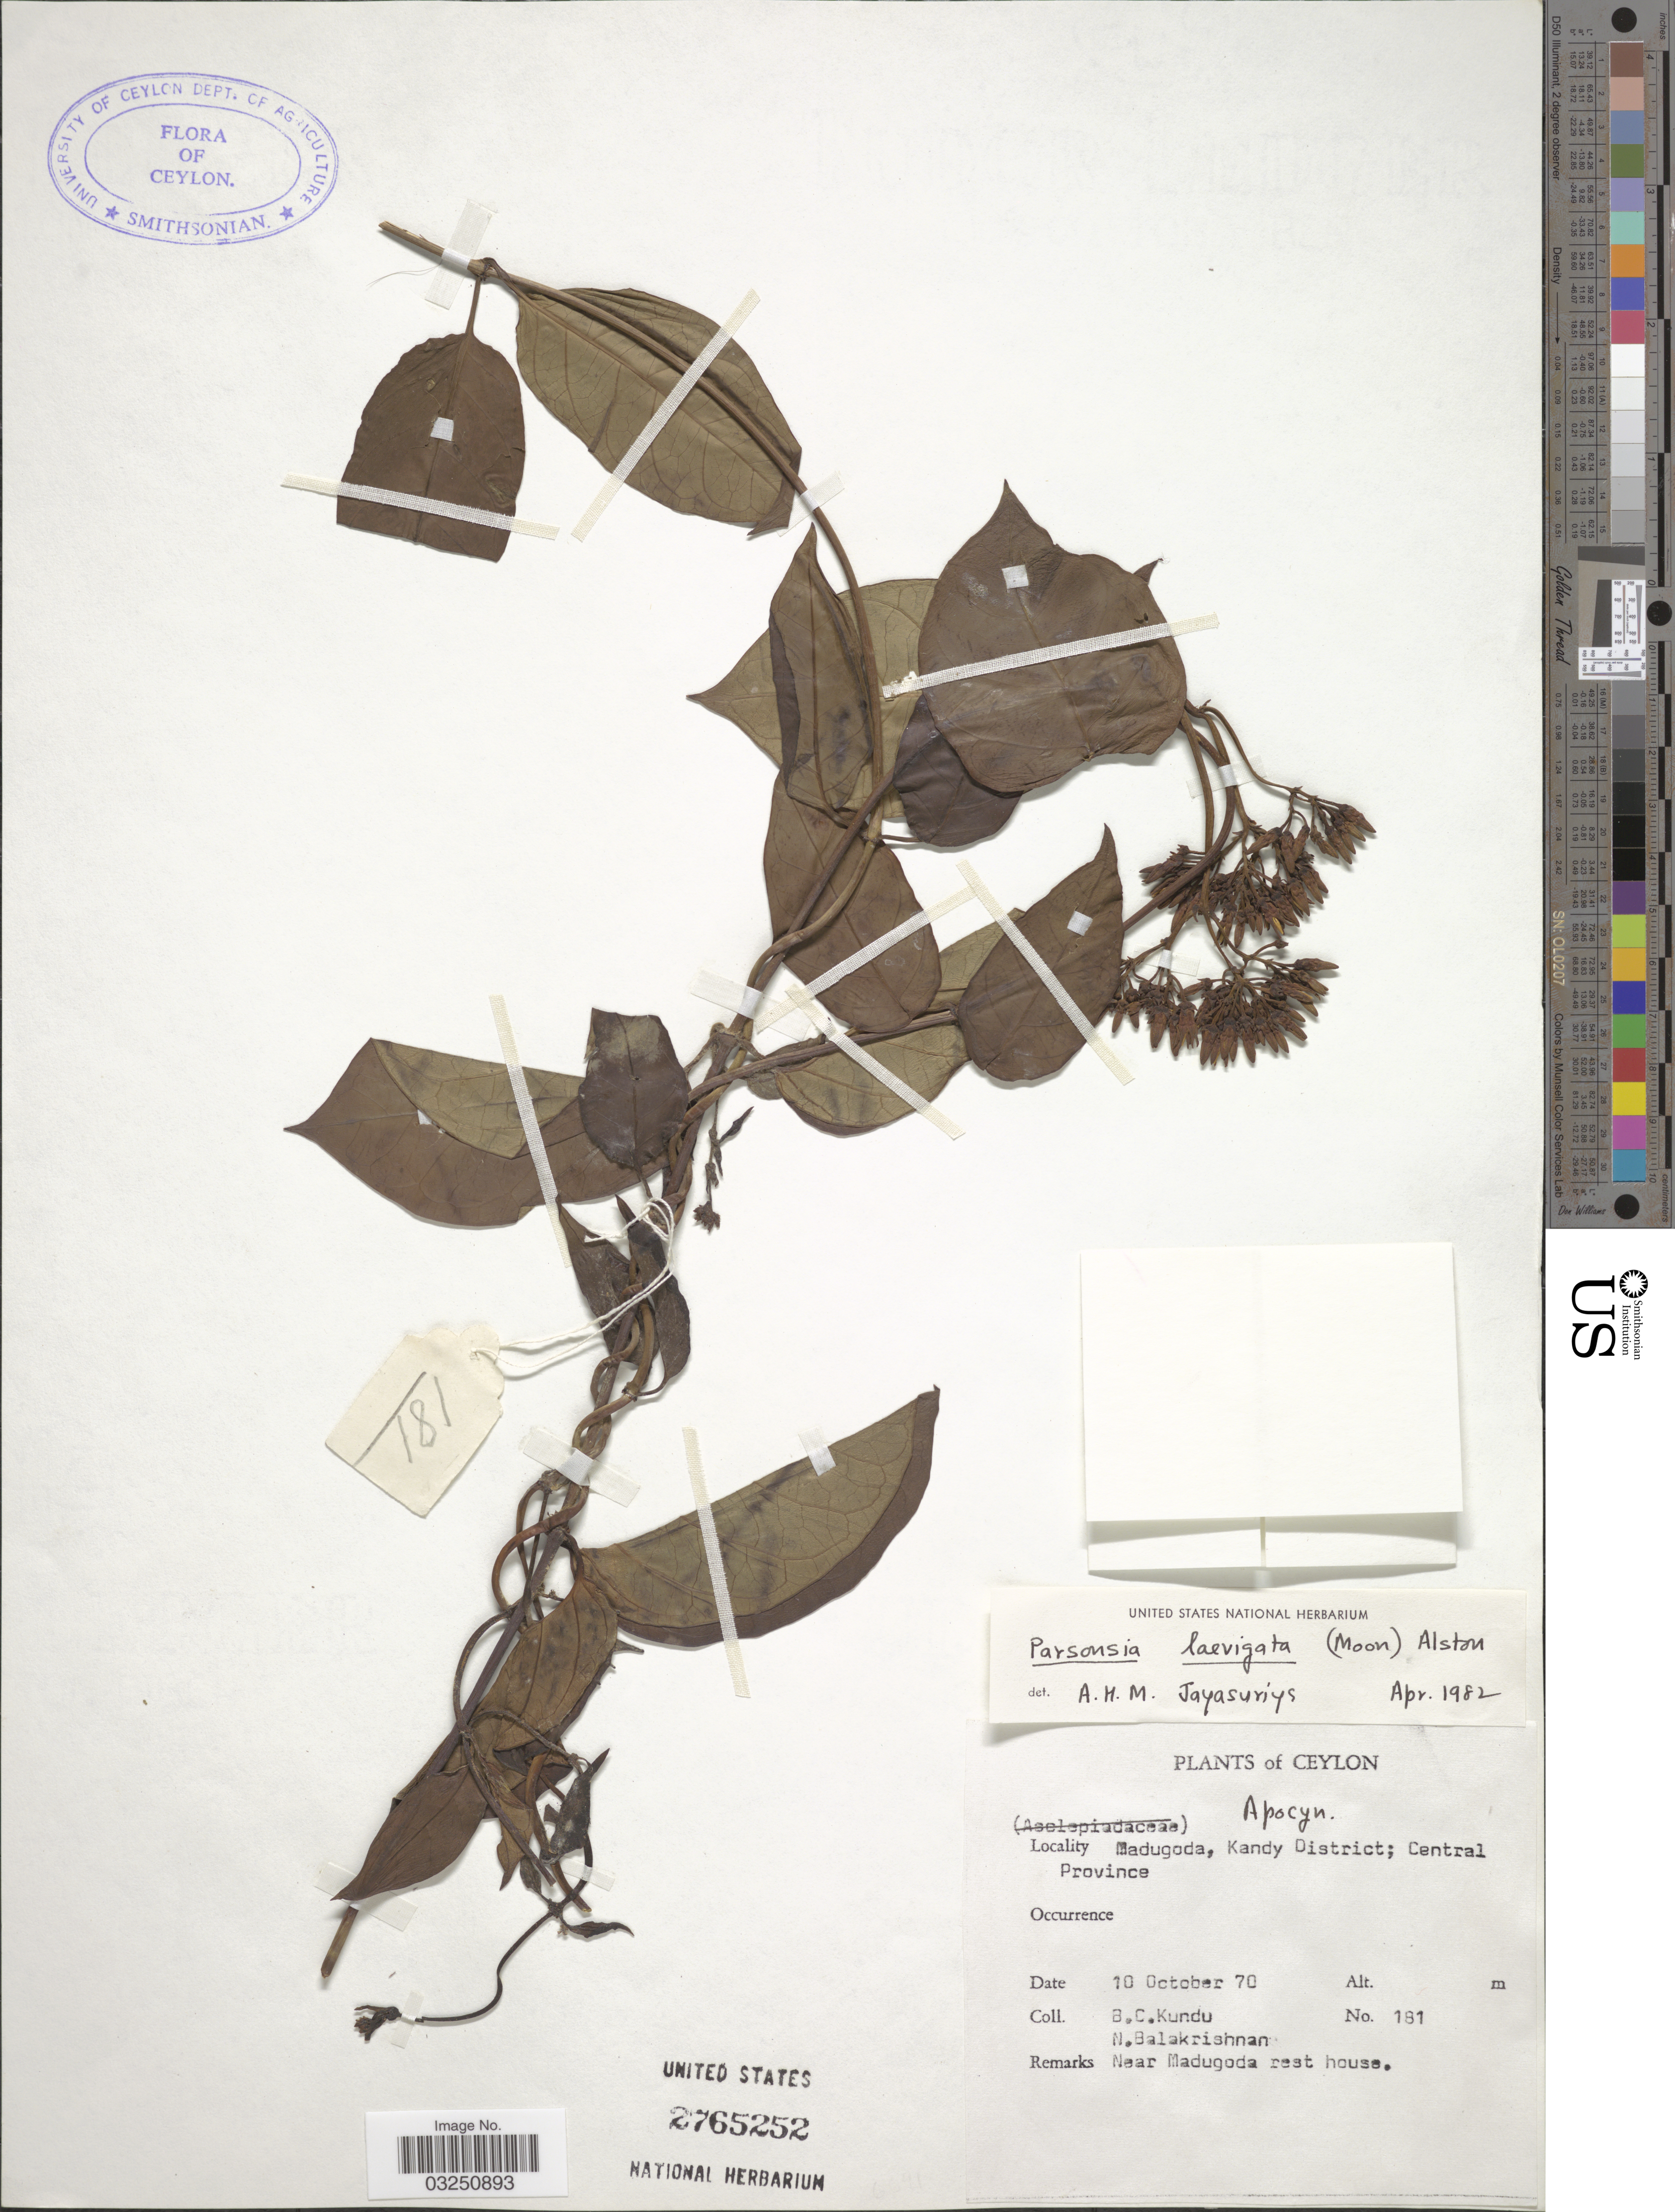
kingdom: Plantae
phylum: Tracheophyta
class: Magnoliopsida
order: Gentianales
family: Apocynaceae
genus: Parsonsia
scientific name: Parsonsia alboflavescens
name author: (Dennst.) Mabberley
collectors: B. C. Kundu & N. Balakrishnan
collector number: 181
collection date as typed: Transcribed d/m/y: 10/10/70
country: Sri Lanka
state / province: Central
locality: Ceylon. Madugoda, Kandy District; Central Province.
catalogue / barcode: US 2765252